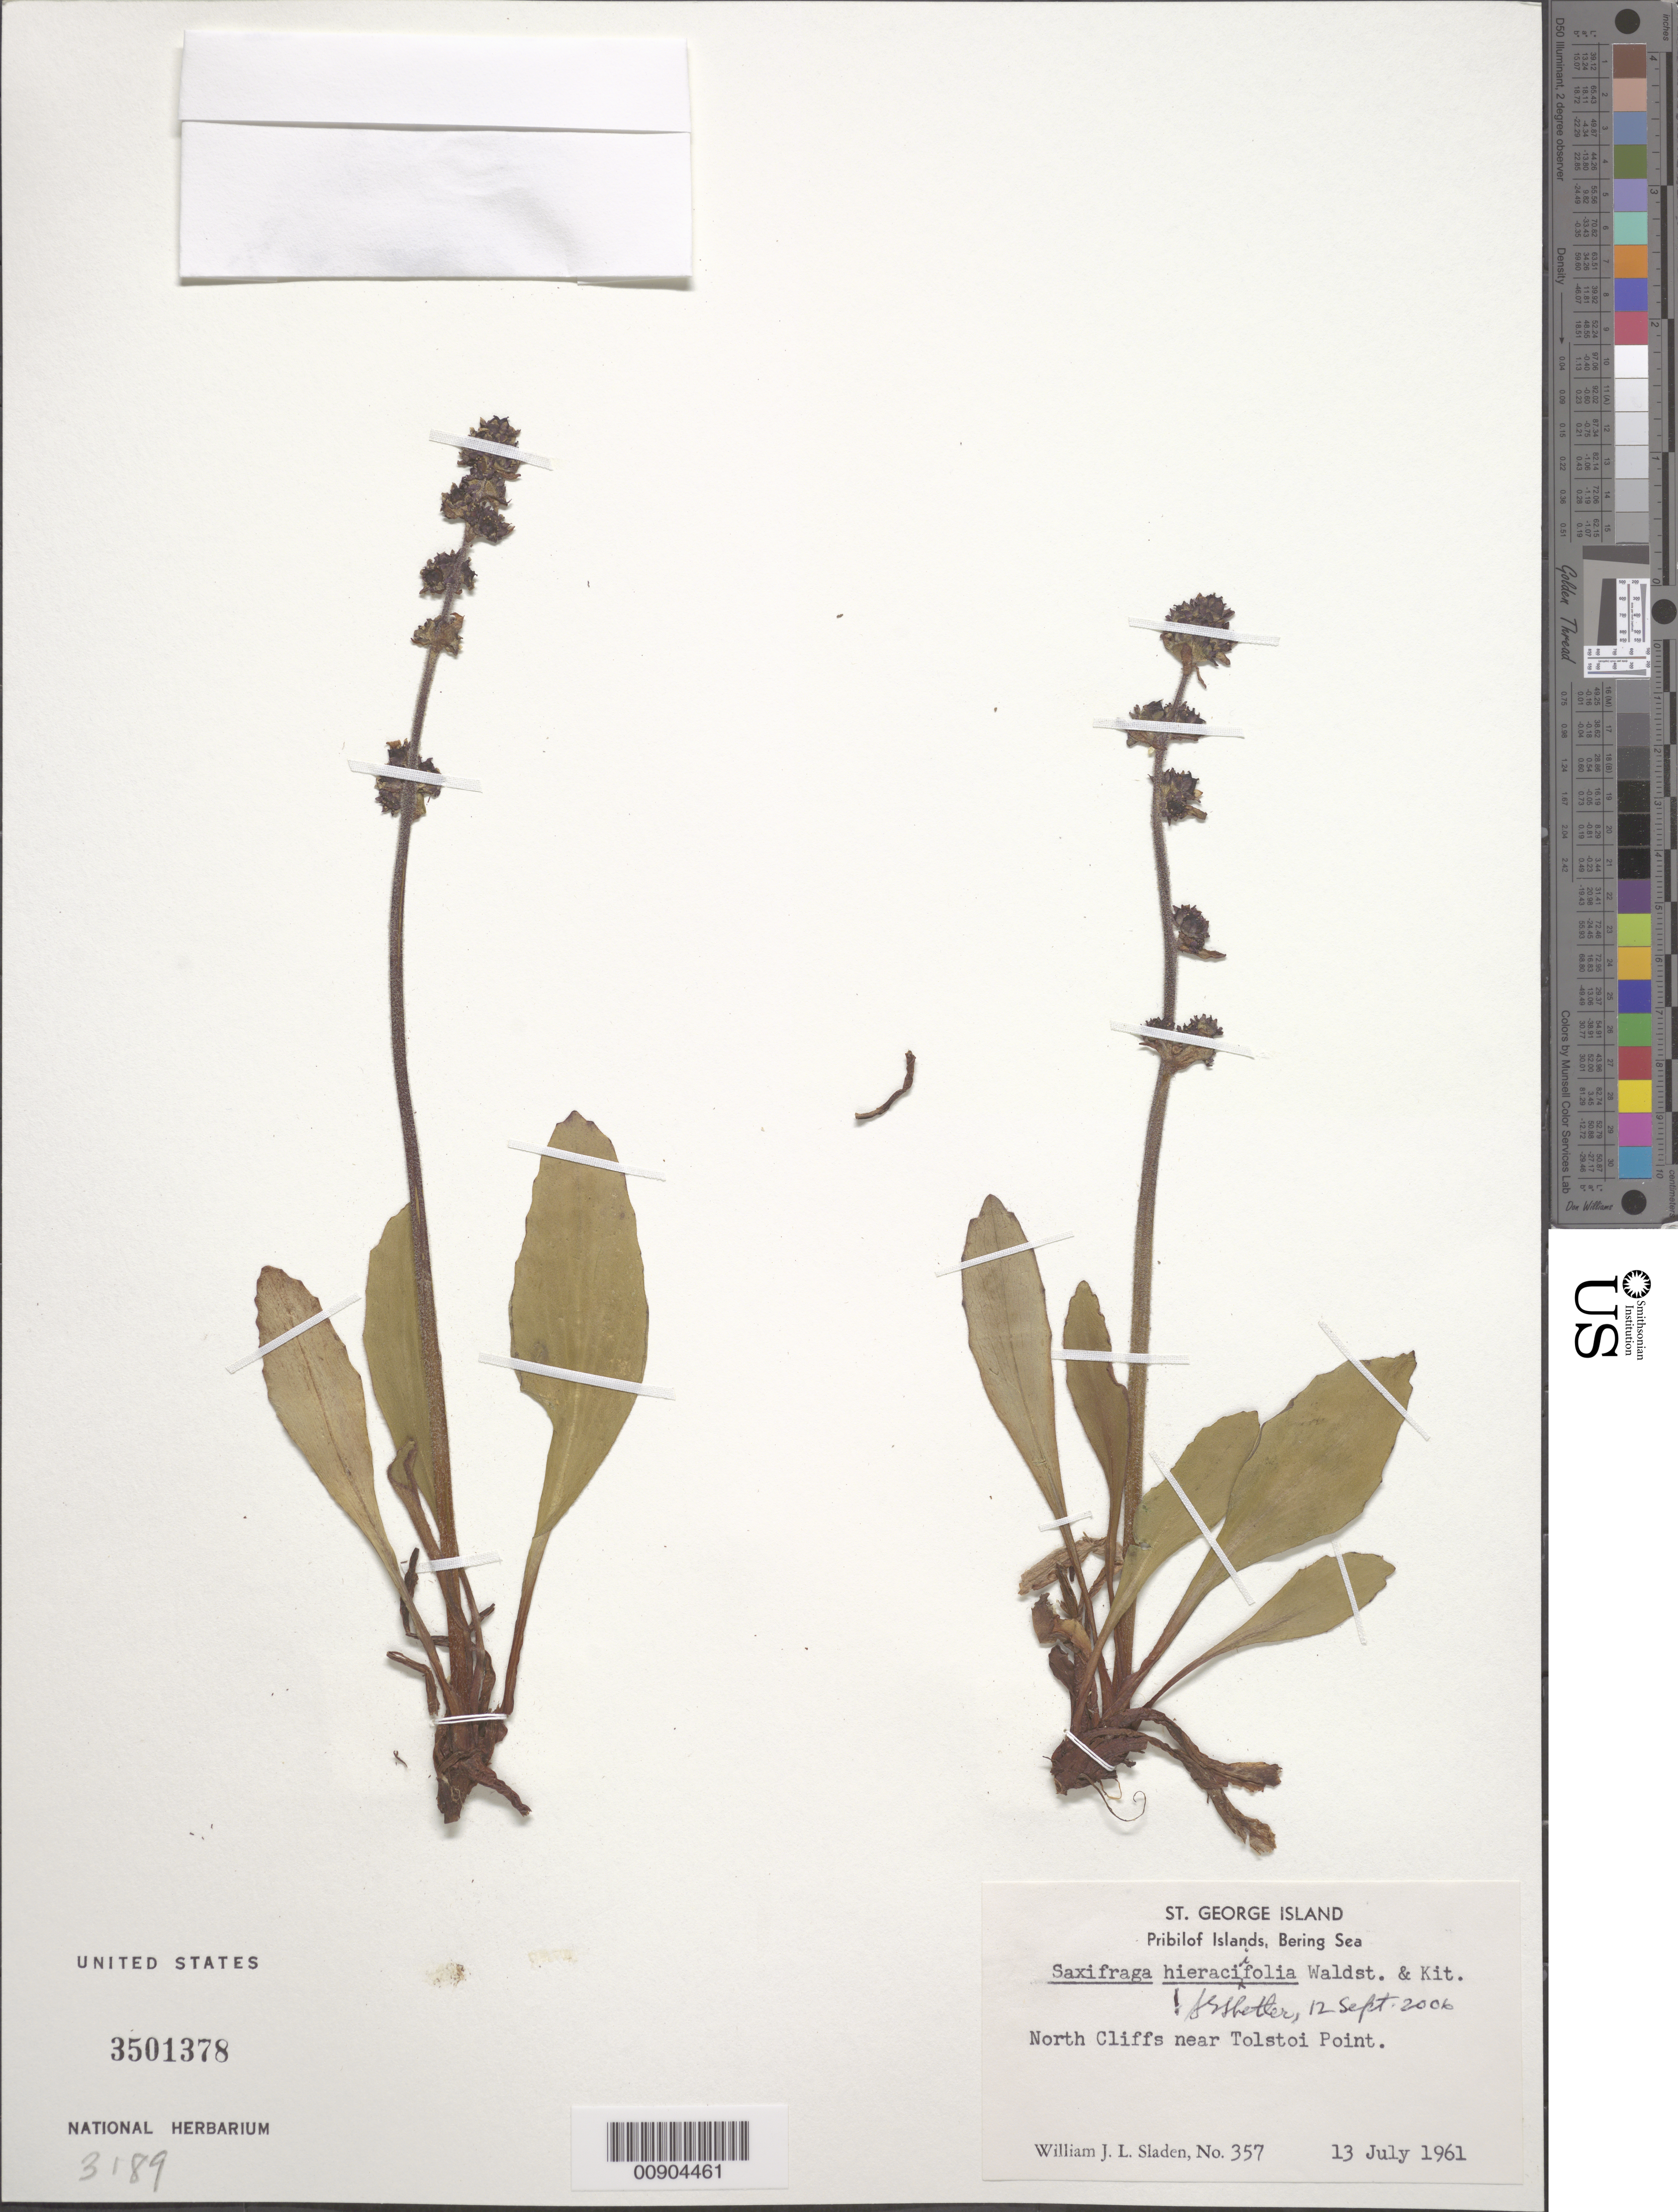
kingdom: Plantae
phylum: Tracheophyta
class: Magnoliopsida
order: Saxifragales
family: Saxifragaceae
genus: Micranthes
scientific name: Micranthes hieraciifolia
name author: (Waldst. & Kit. ex Willd.) Haw.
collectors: W. Sladen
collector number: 357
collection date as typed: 13 Jul 1961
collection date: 1961-07-13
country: United States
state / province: Alaska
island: St. George Island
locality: St. George Island. North Cliffs near Tolstoi Point., Bering Sea, Pribilof Islands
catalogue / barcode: US 3501378